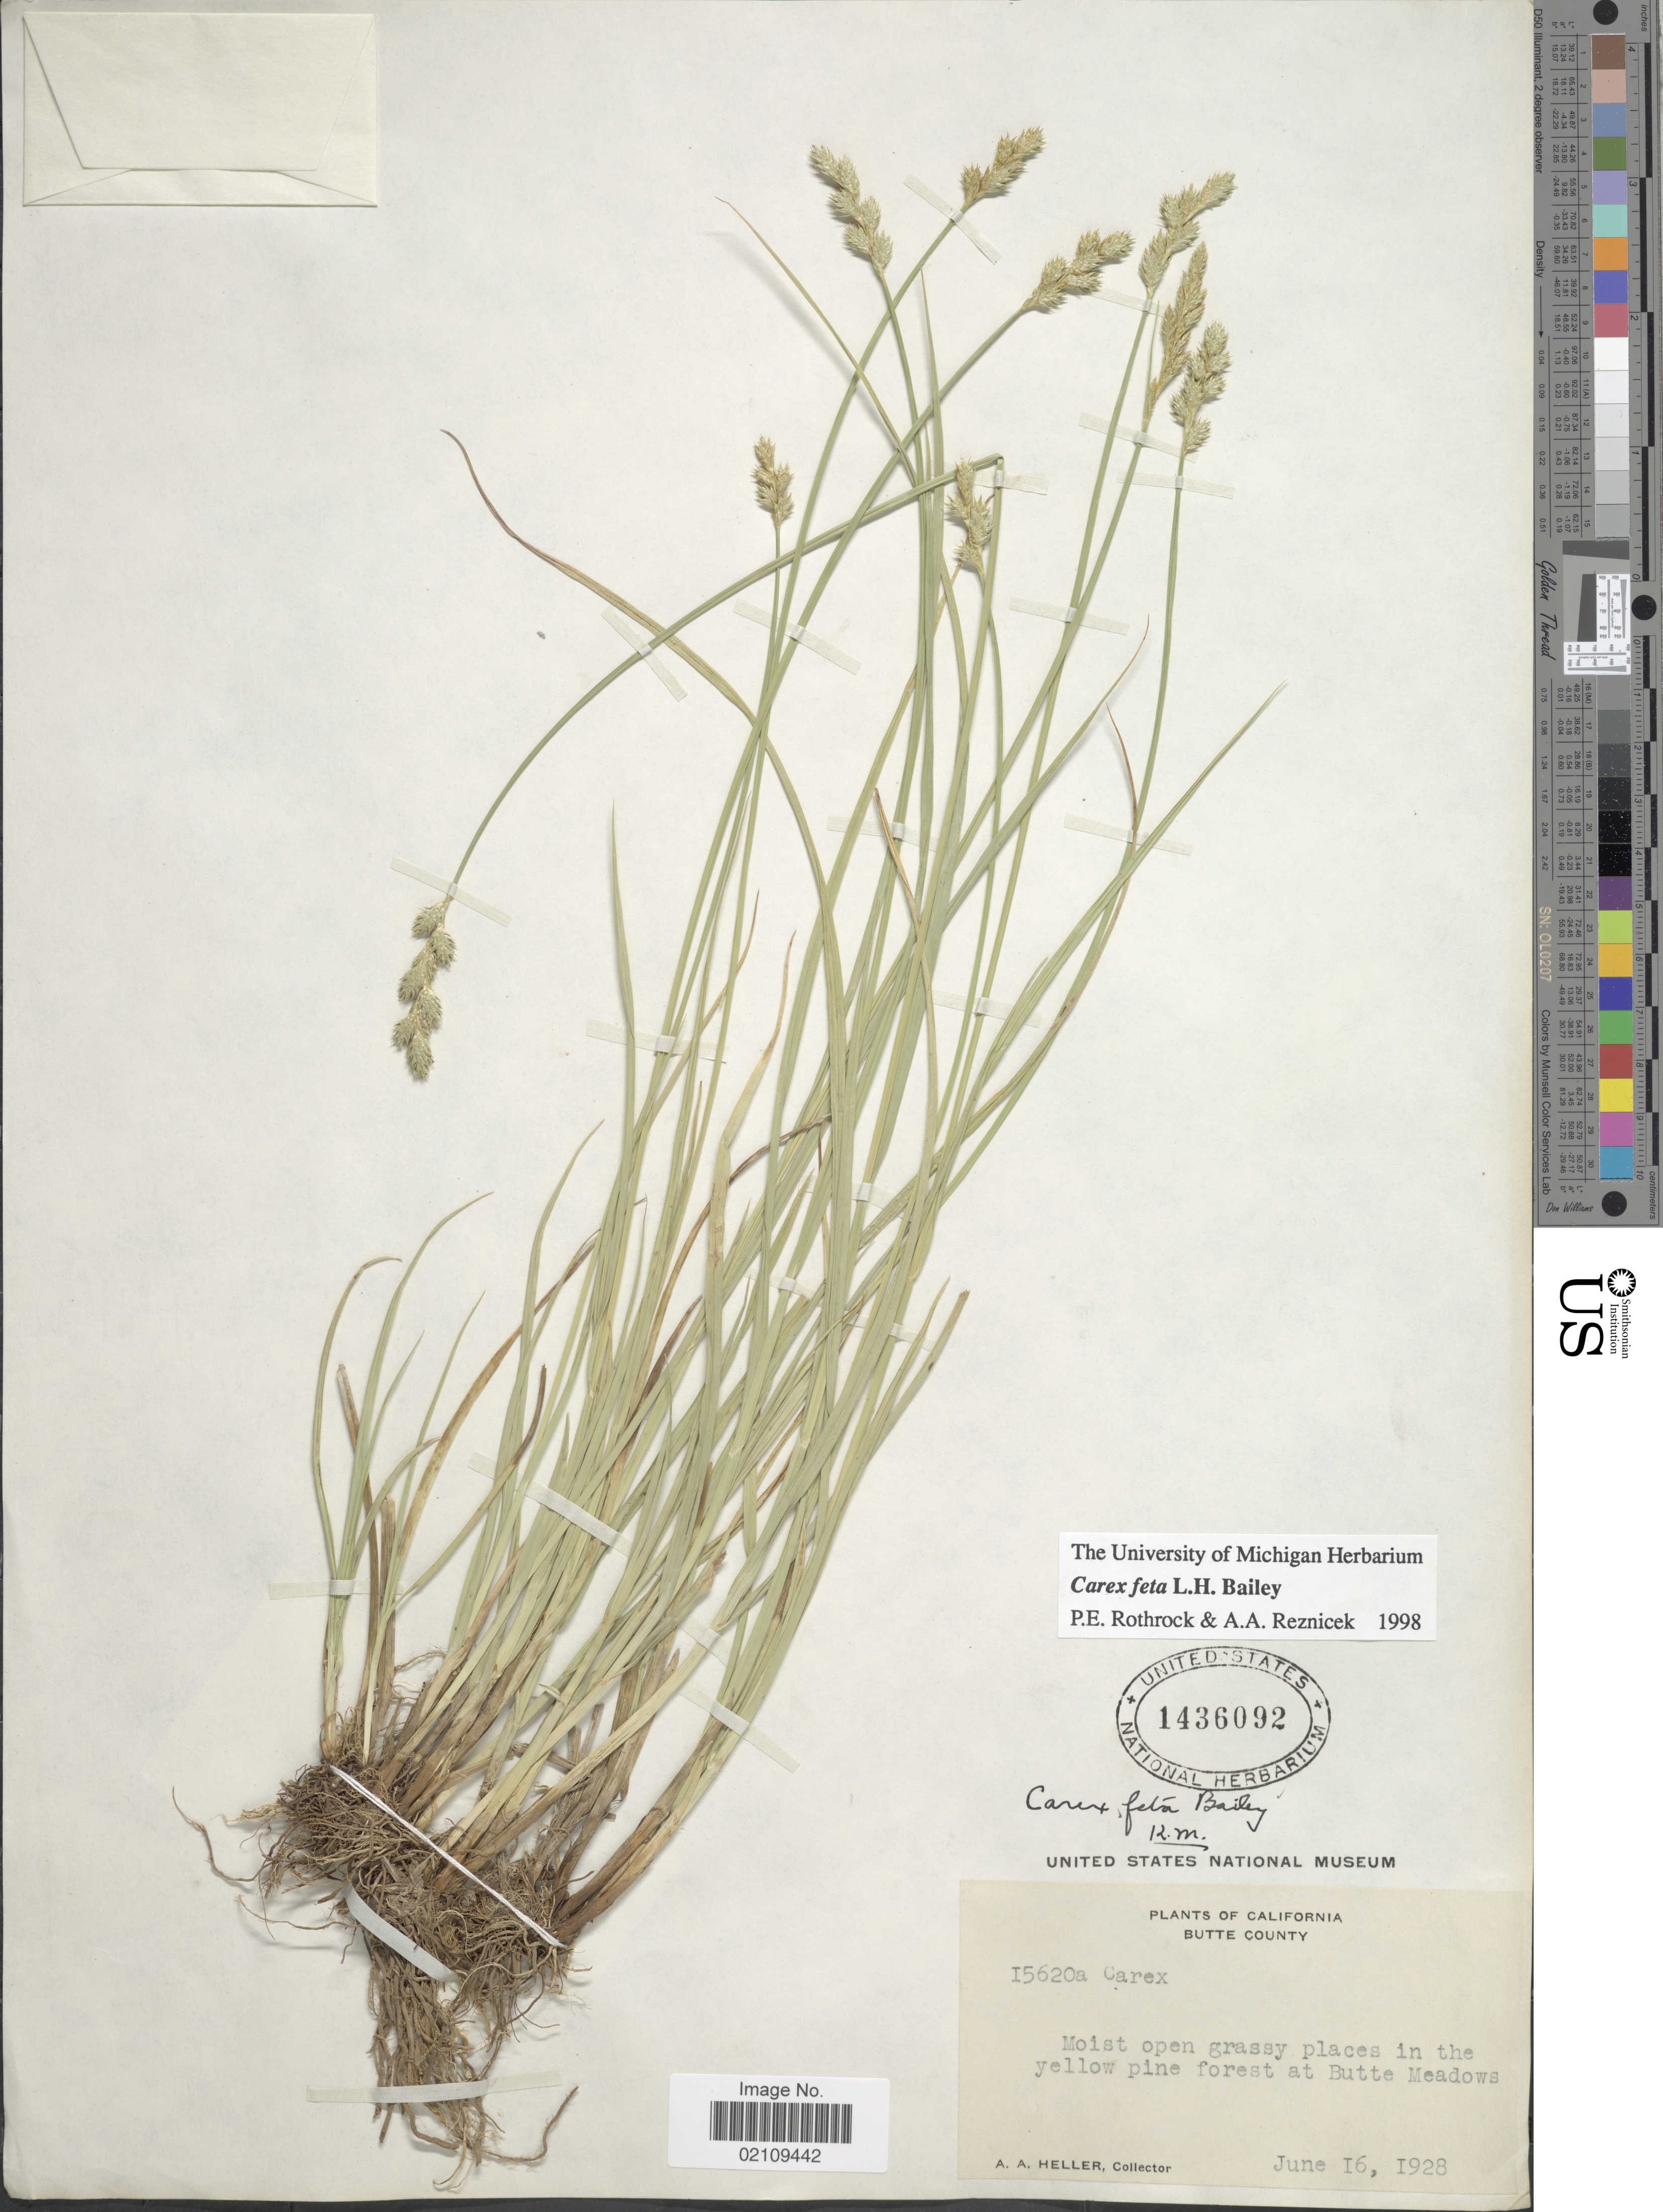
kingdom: Plantae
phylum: Tracheophyta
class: Liliopsida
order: Poales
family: Cyperaceae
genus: Carex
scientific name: Carex feta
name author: L.H. Bailey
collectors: A. A. Heller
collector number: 15620a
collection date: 1928-06-16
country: United States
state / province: California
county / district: Butte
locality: Butte County, Moist open grassy places in the yellow pine forest at Butte Meadows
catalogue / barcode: US 1436092